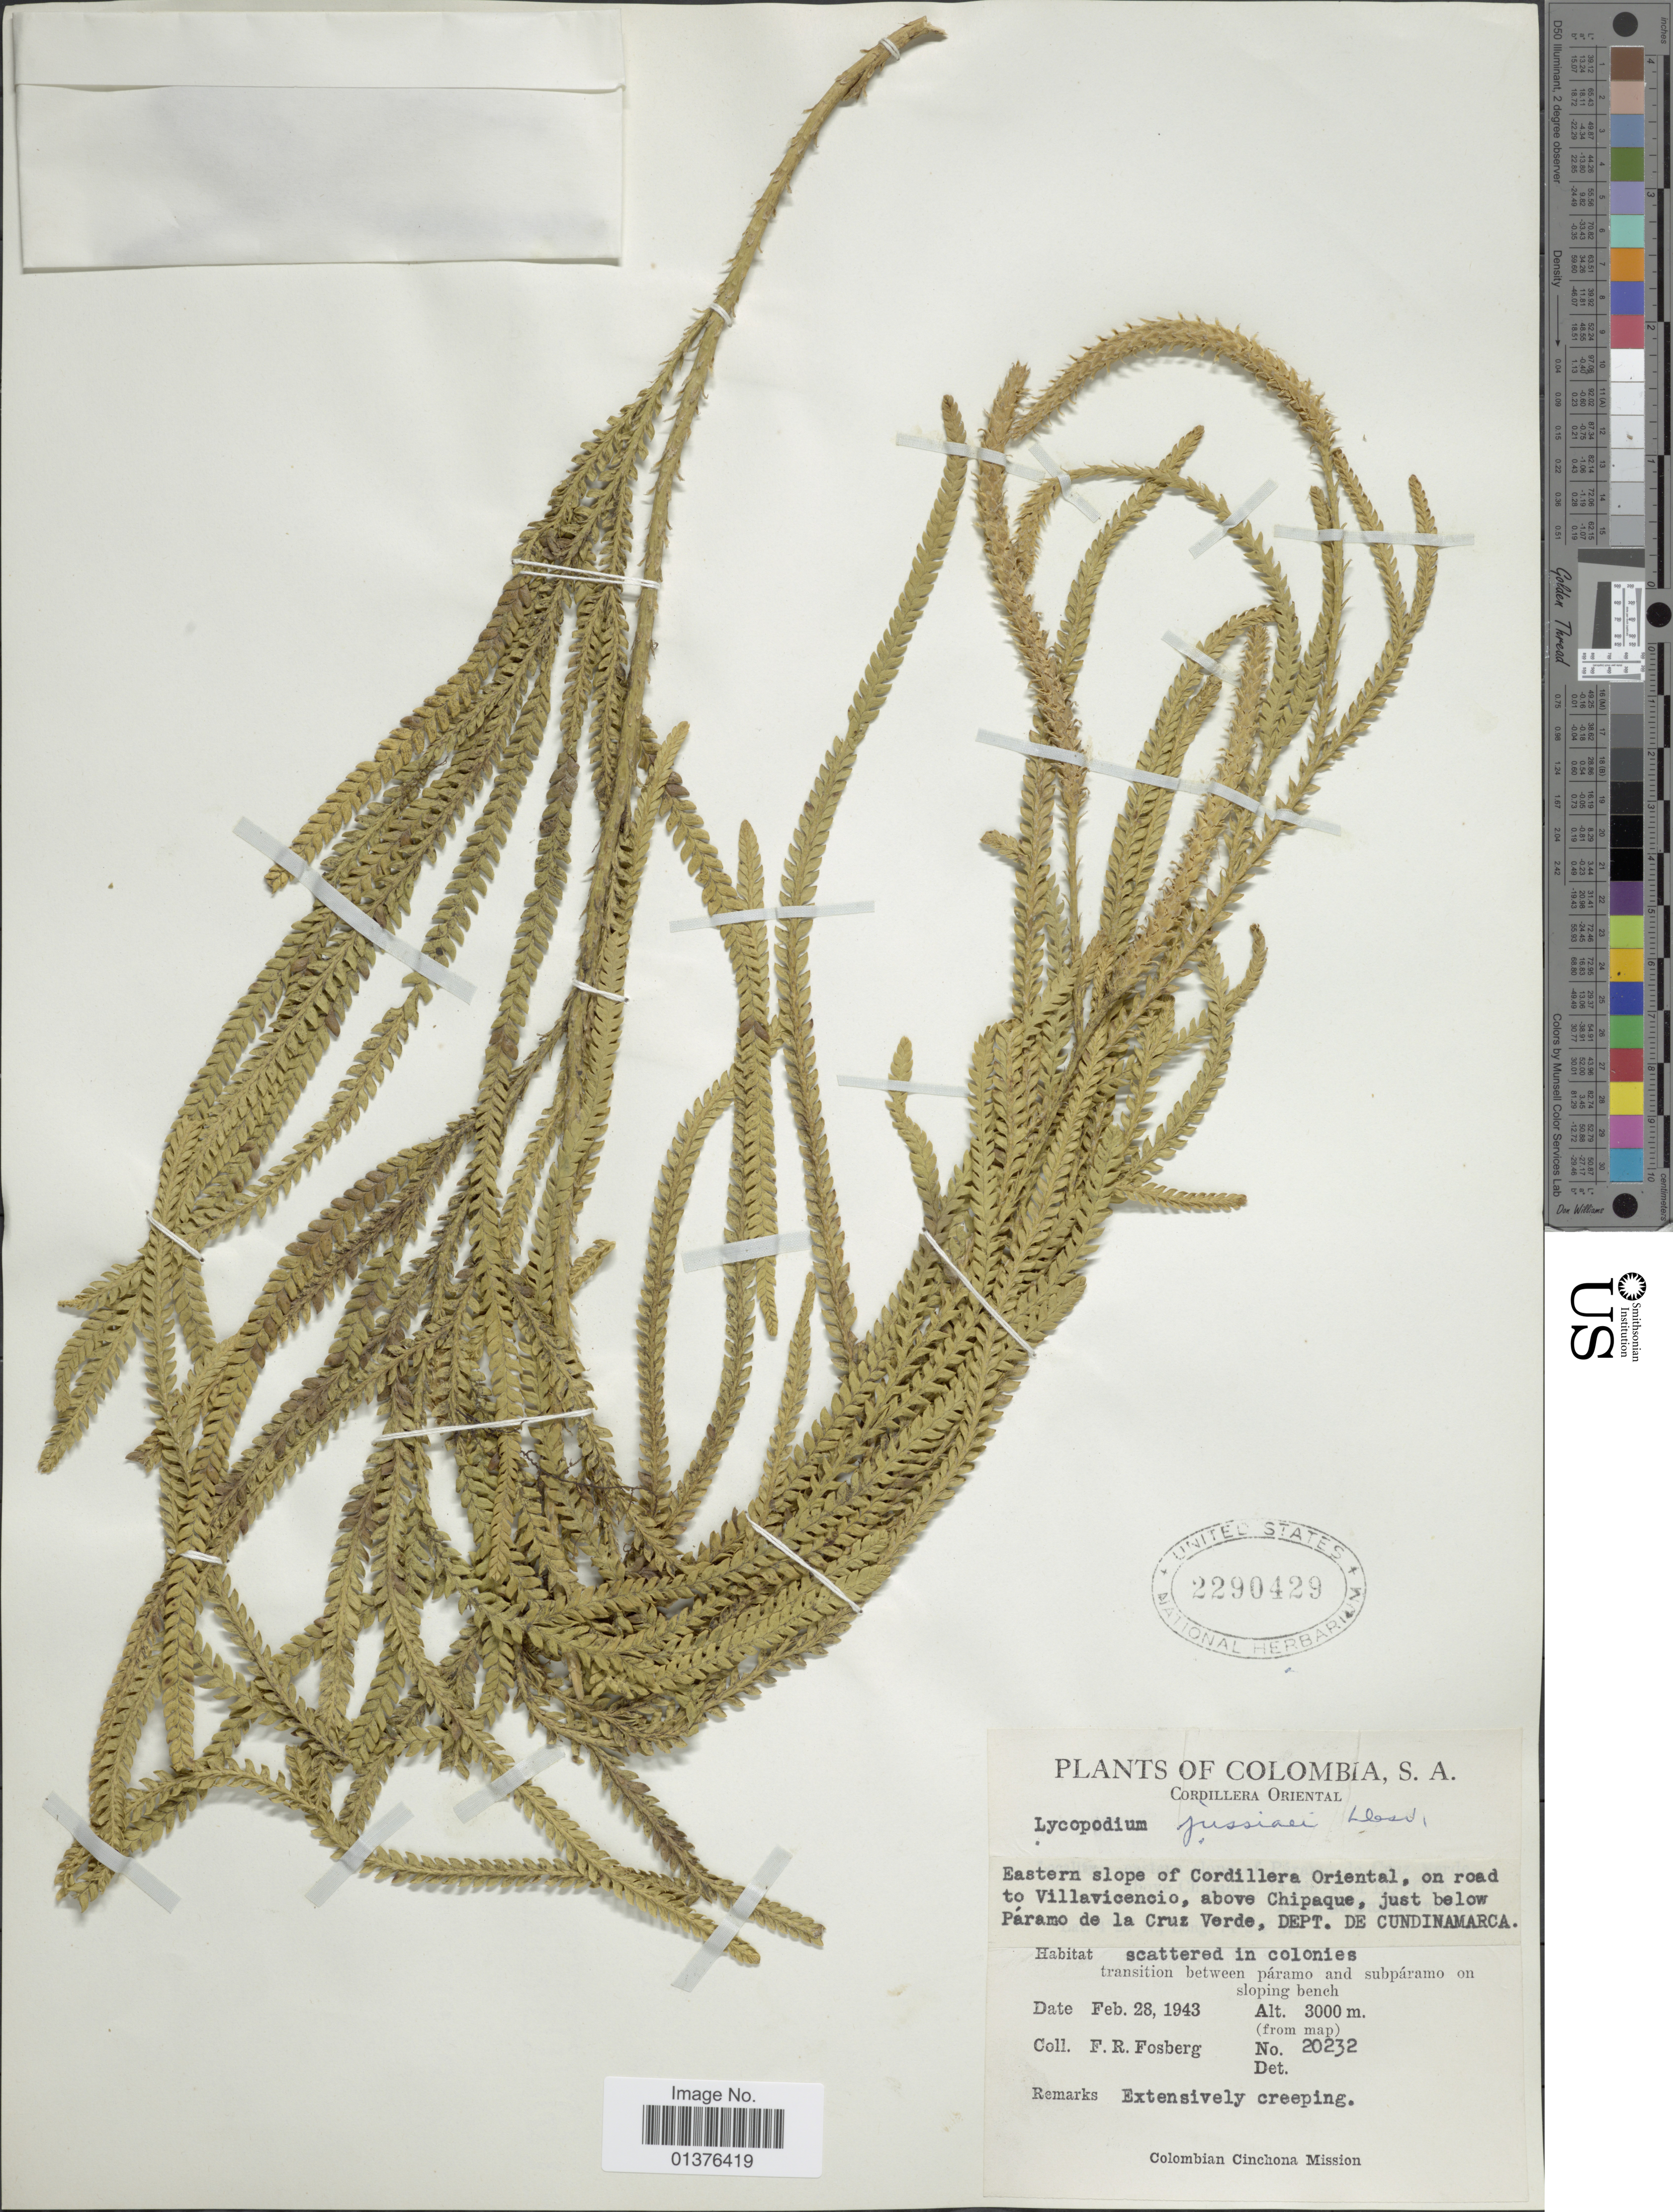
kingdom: Plantae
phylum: Tracheophyta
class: Lycopodiopsida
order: Lycopodiales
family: Lycopodiaceae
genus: Diphasium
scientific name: Diphasium jussiaei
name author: (Desv.) C. Presl ex Rothm.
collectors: F. R. Fosberg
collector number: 20232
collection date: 1943-02-28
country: Colombia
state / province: Cundinamarca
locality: Eastern slope of Cordillera Oriental, on road to Villavicencio, above Chipaque, just below Páramo de la Cruz Verde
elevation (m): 3000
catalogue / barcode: US 2290429